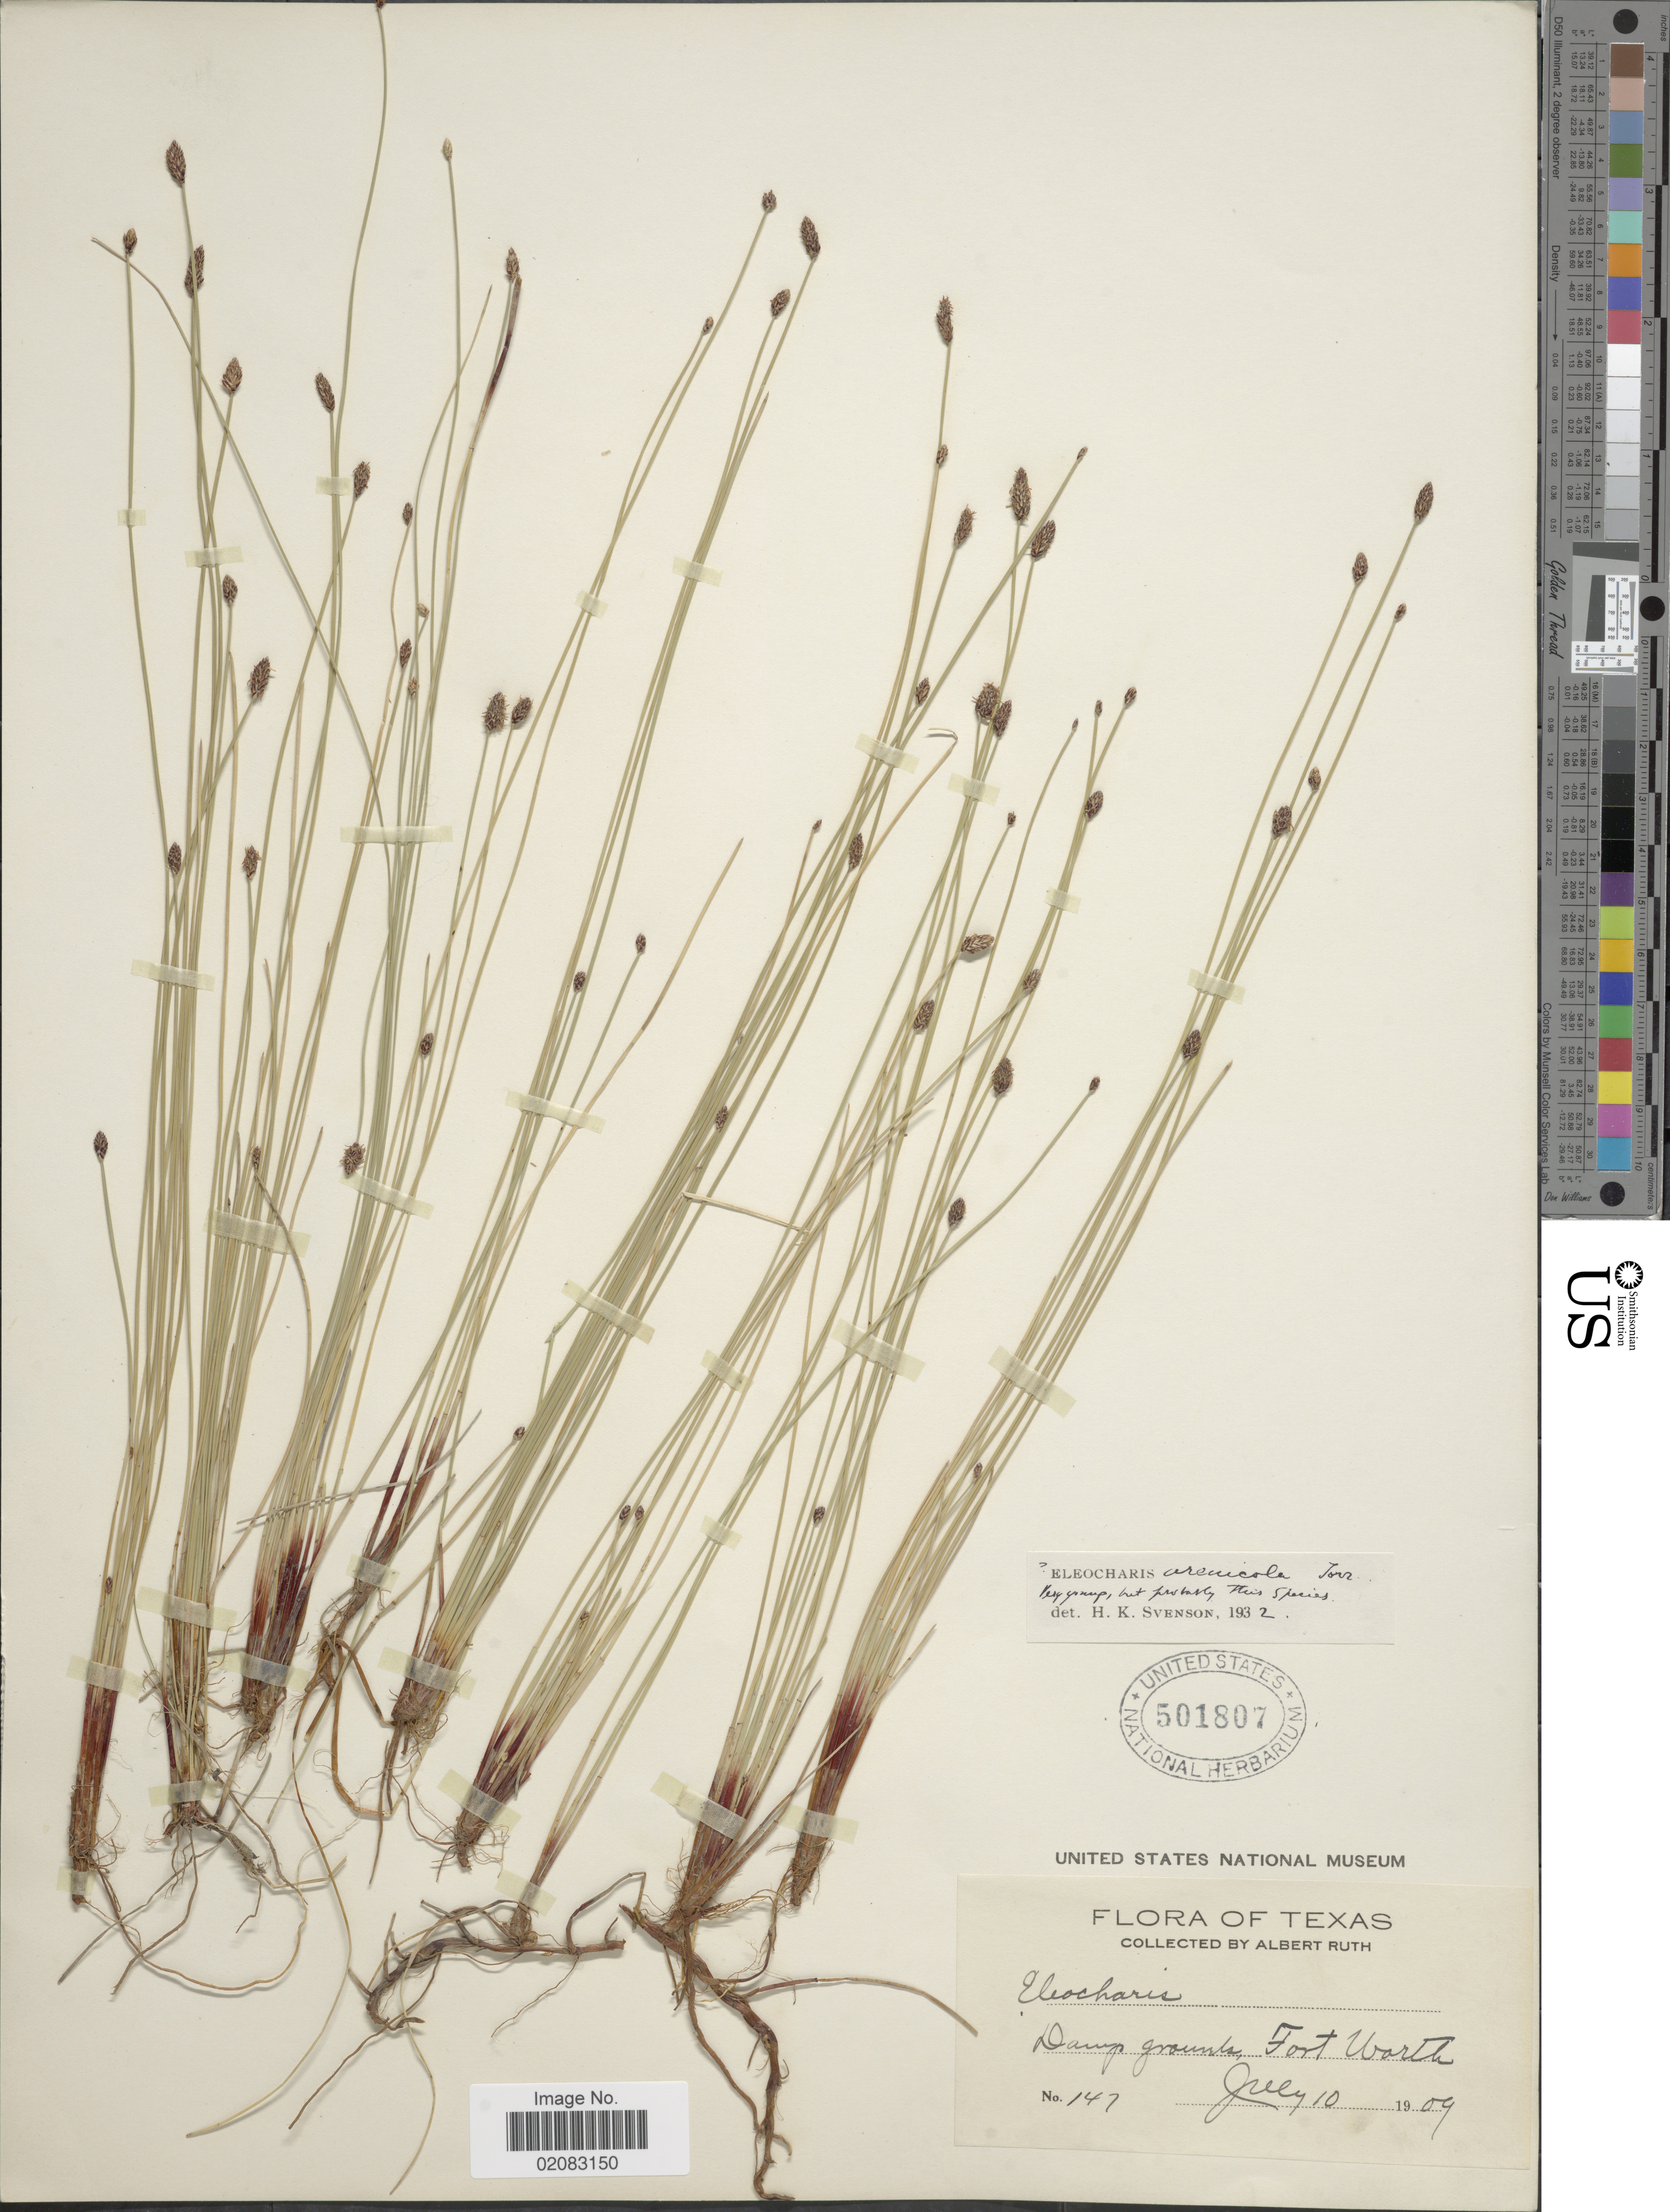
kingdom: Plantae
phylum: Tracheophyta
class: Liliopsida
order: Poales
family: Cyperaceae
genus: Eleocharis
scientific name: Eleocharis montevidensis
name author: Kunth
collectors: A. Ruth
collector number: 147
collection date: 1909-07-10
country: United States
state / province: Texas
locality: Damp grounds Fort Worth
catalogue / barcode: US 501807